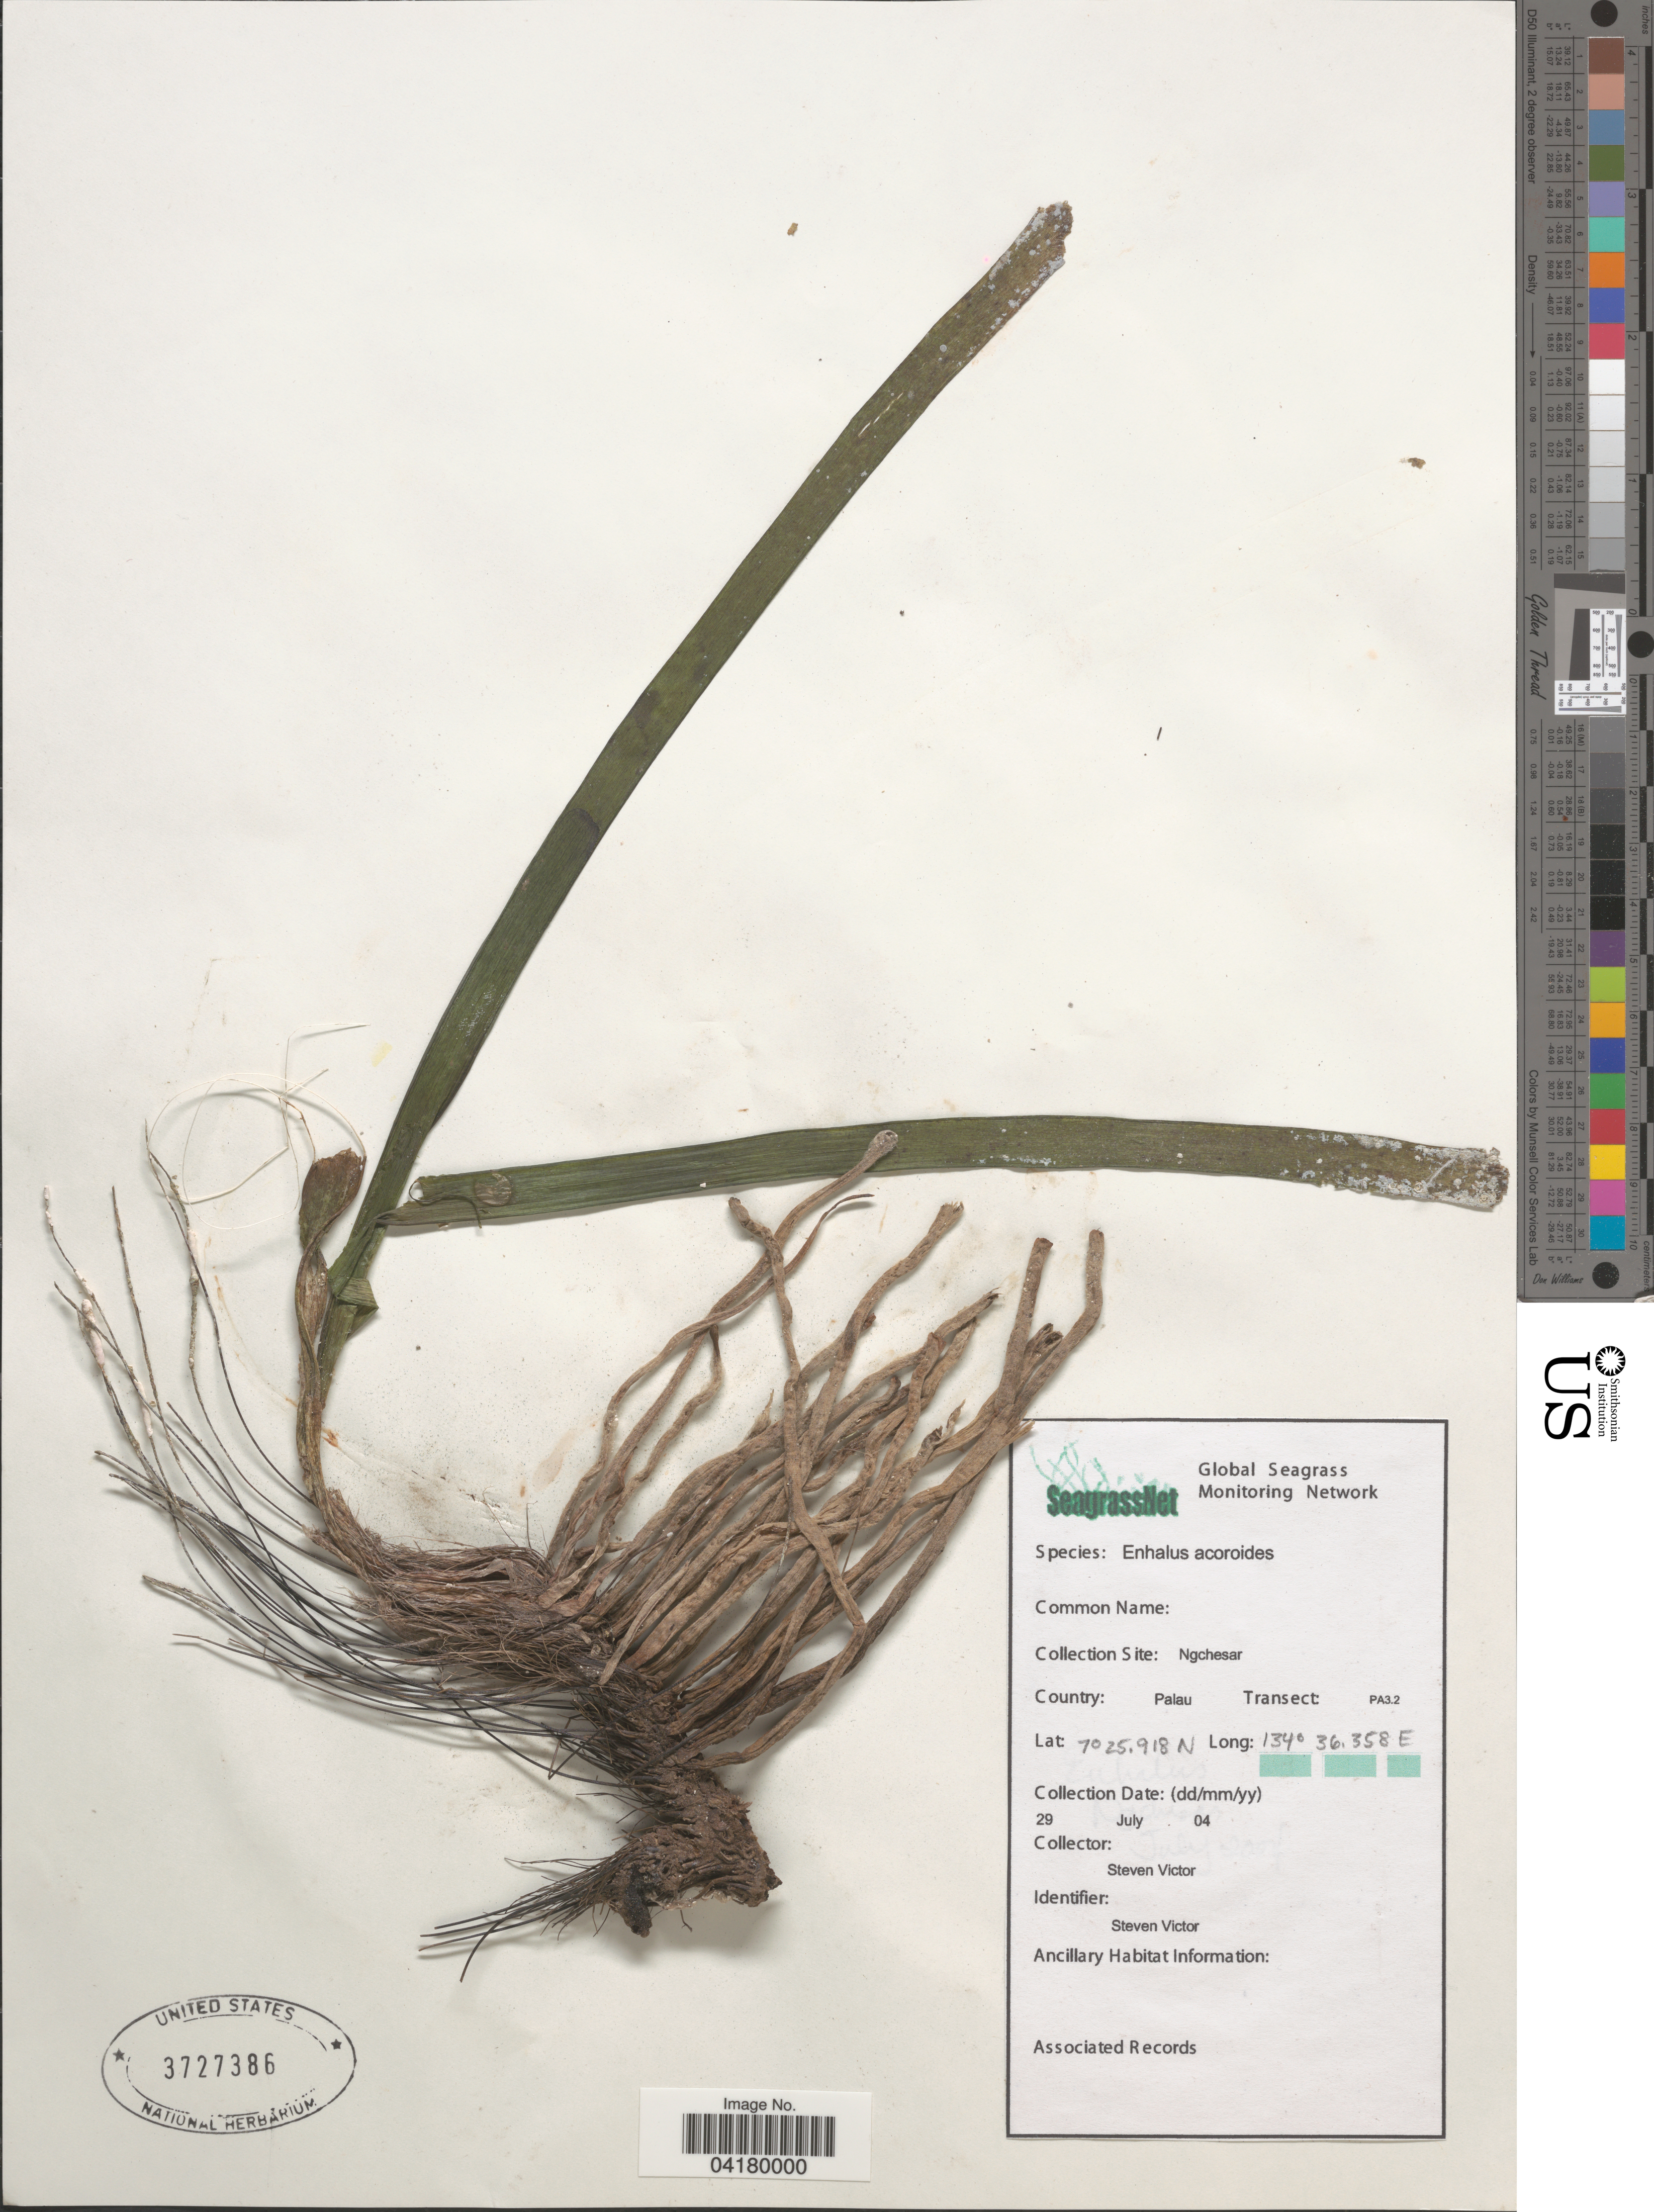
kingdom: Plantae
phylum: Tracheophyta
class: Liliopsida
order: Alismatales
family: Hydrocharitaceae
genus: Enhalus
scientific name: Enhalus acoroides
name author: (L. f.) Royle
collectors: S. Victor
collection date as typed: Transcribed d/m/y: 29/7/4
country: Palau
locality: Collection Site: Ngchesar. Country: Palau. Transect: PA3.2.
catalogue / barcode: US 3727386